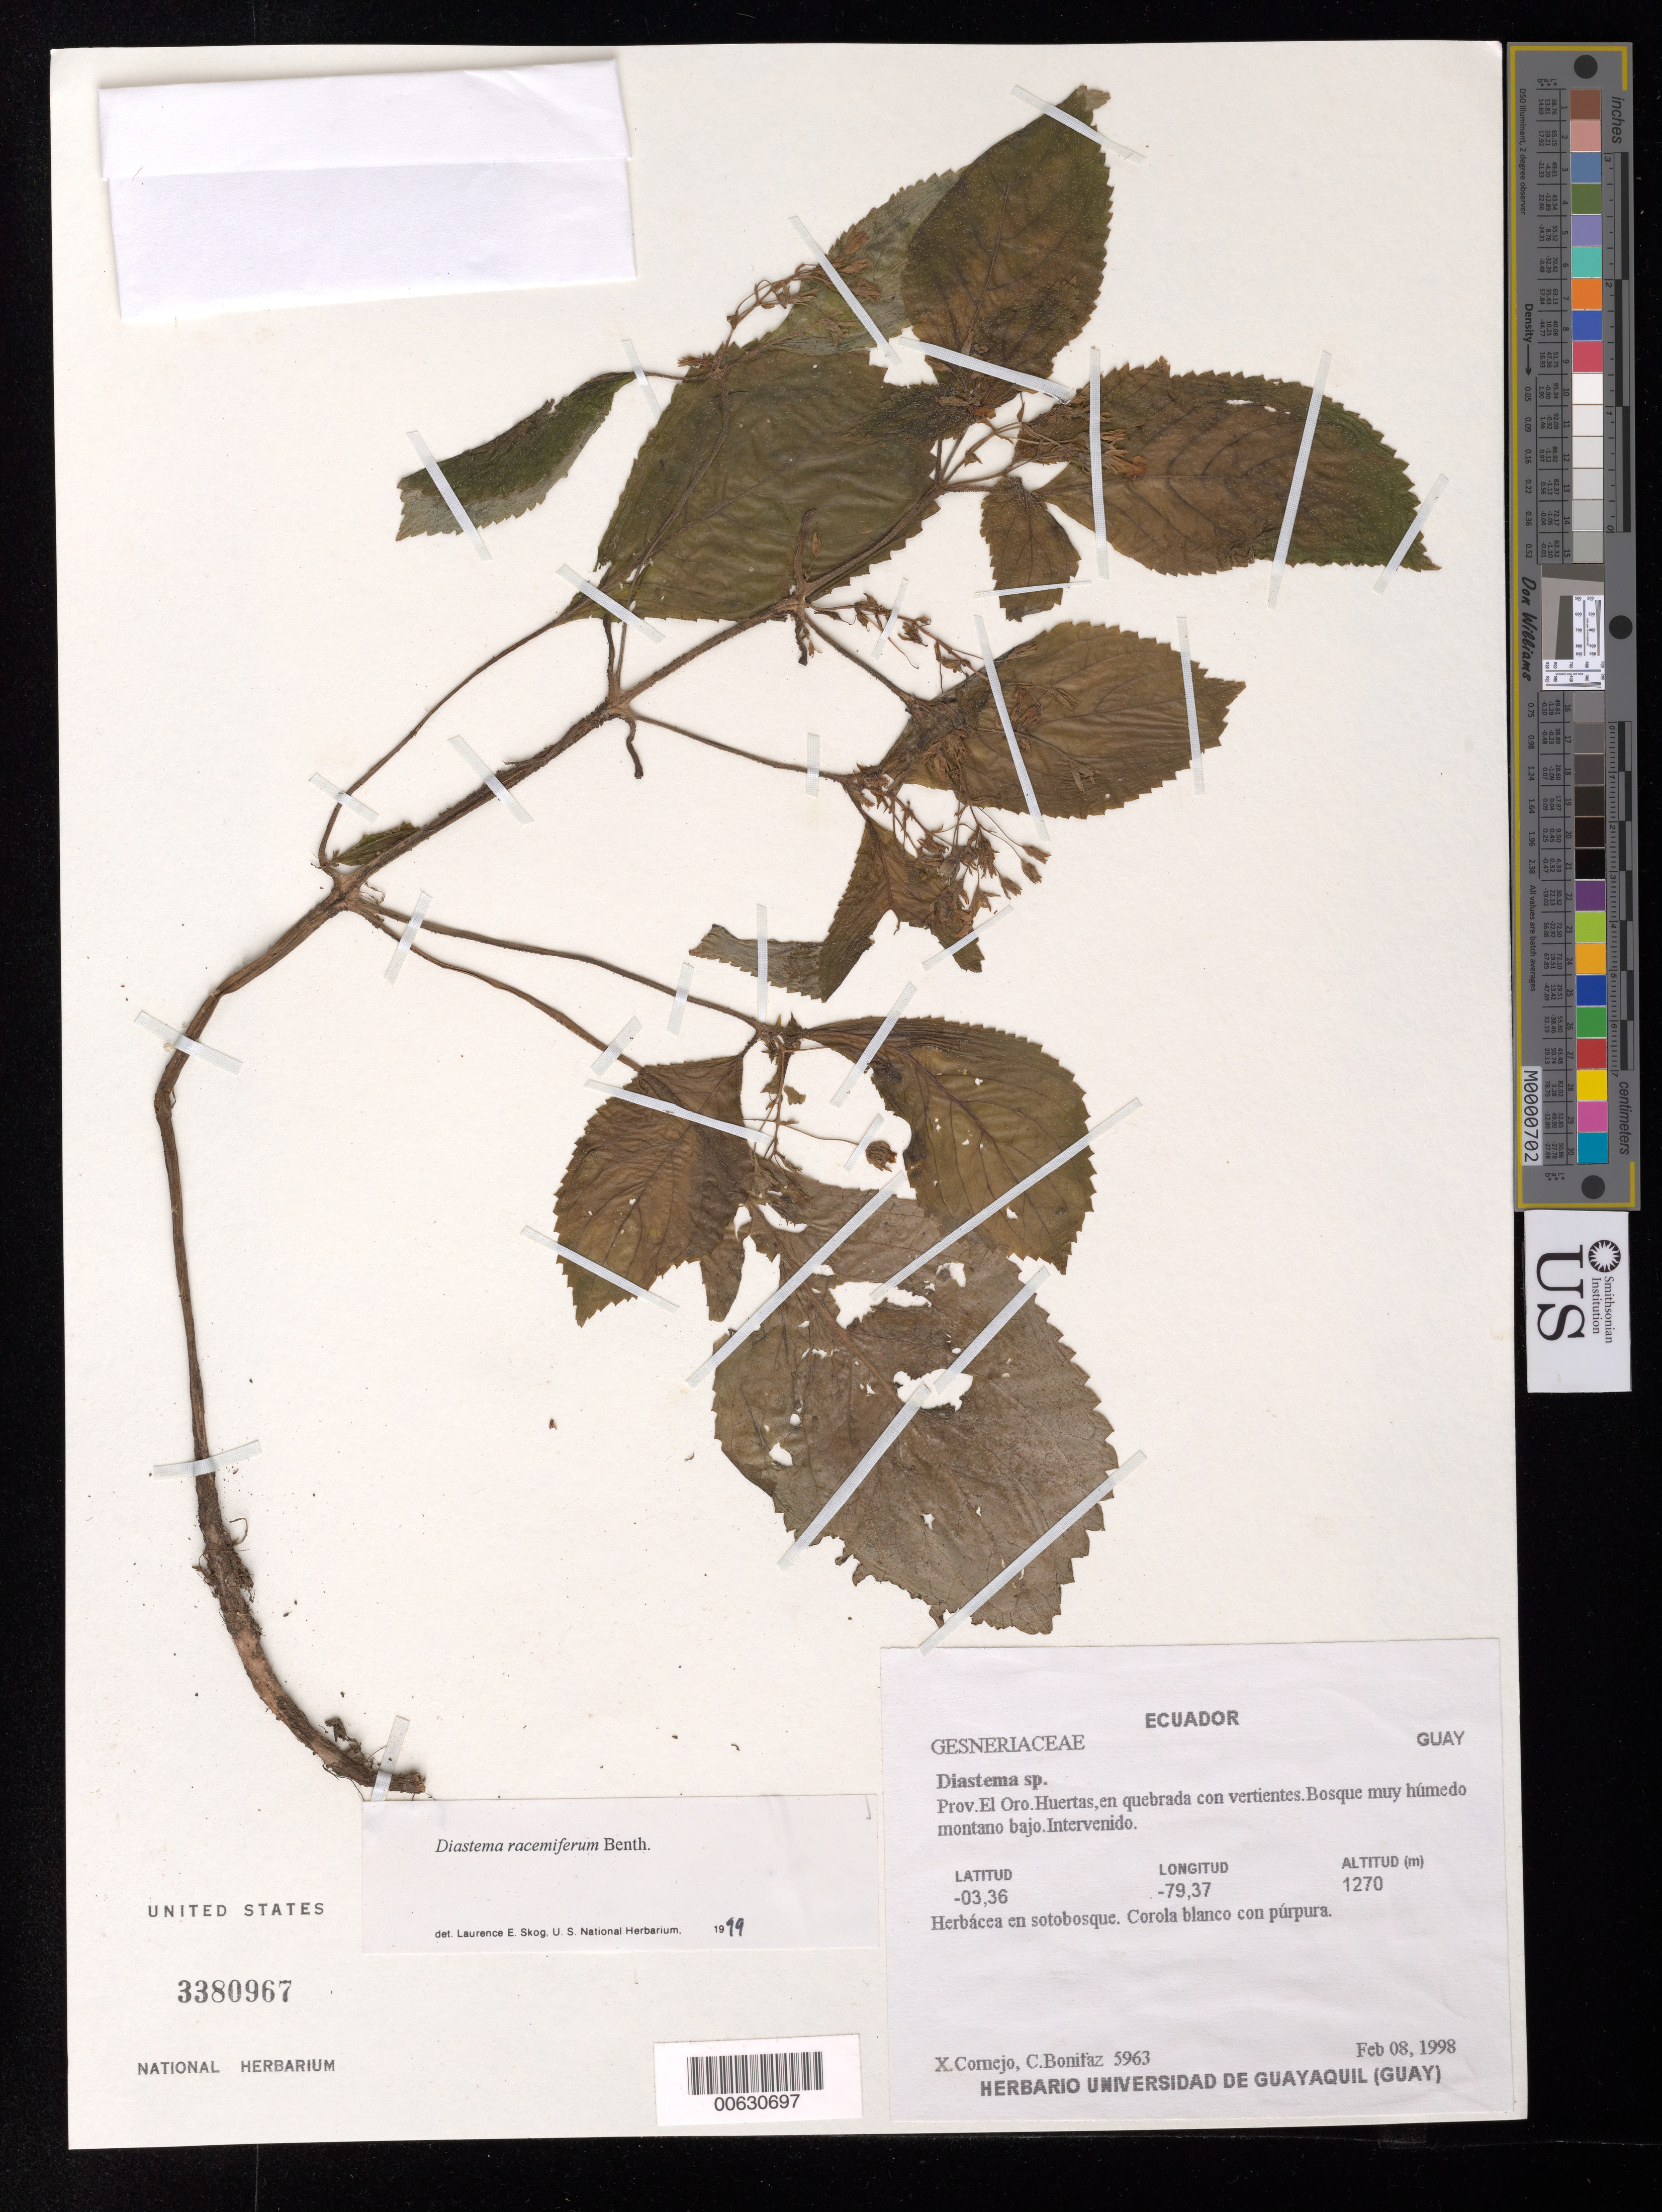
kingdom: Plantae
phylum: Tracheophyta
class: Magnoliopsida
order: Lamiales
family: Gesneriaceae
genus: Diastema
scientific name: Diastema racemiferum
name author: Benth.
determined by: Skog, Laurence E.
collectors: X. F. Cornejo & C. Bonifaz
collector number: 5963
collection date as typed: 08 Feb 1998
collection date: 1998-02-08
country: Ecuador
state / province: El Oro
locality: Huertas, en quebrada con vertientes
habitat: Bosque muy húmedo montano bajo; intervenido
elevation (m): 1270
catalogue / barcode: US 3380967